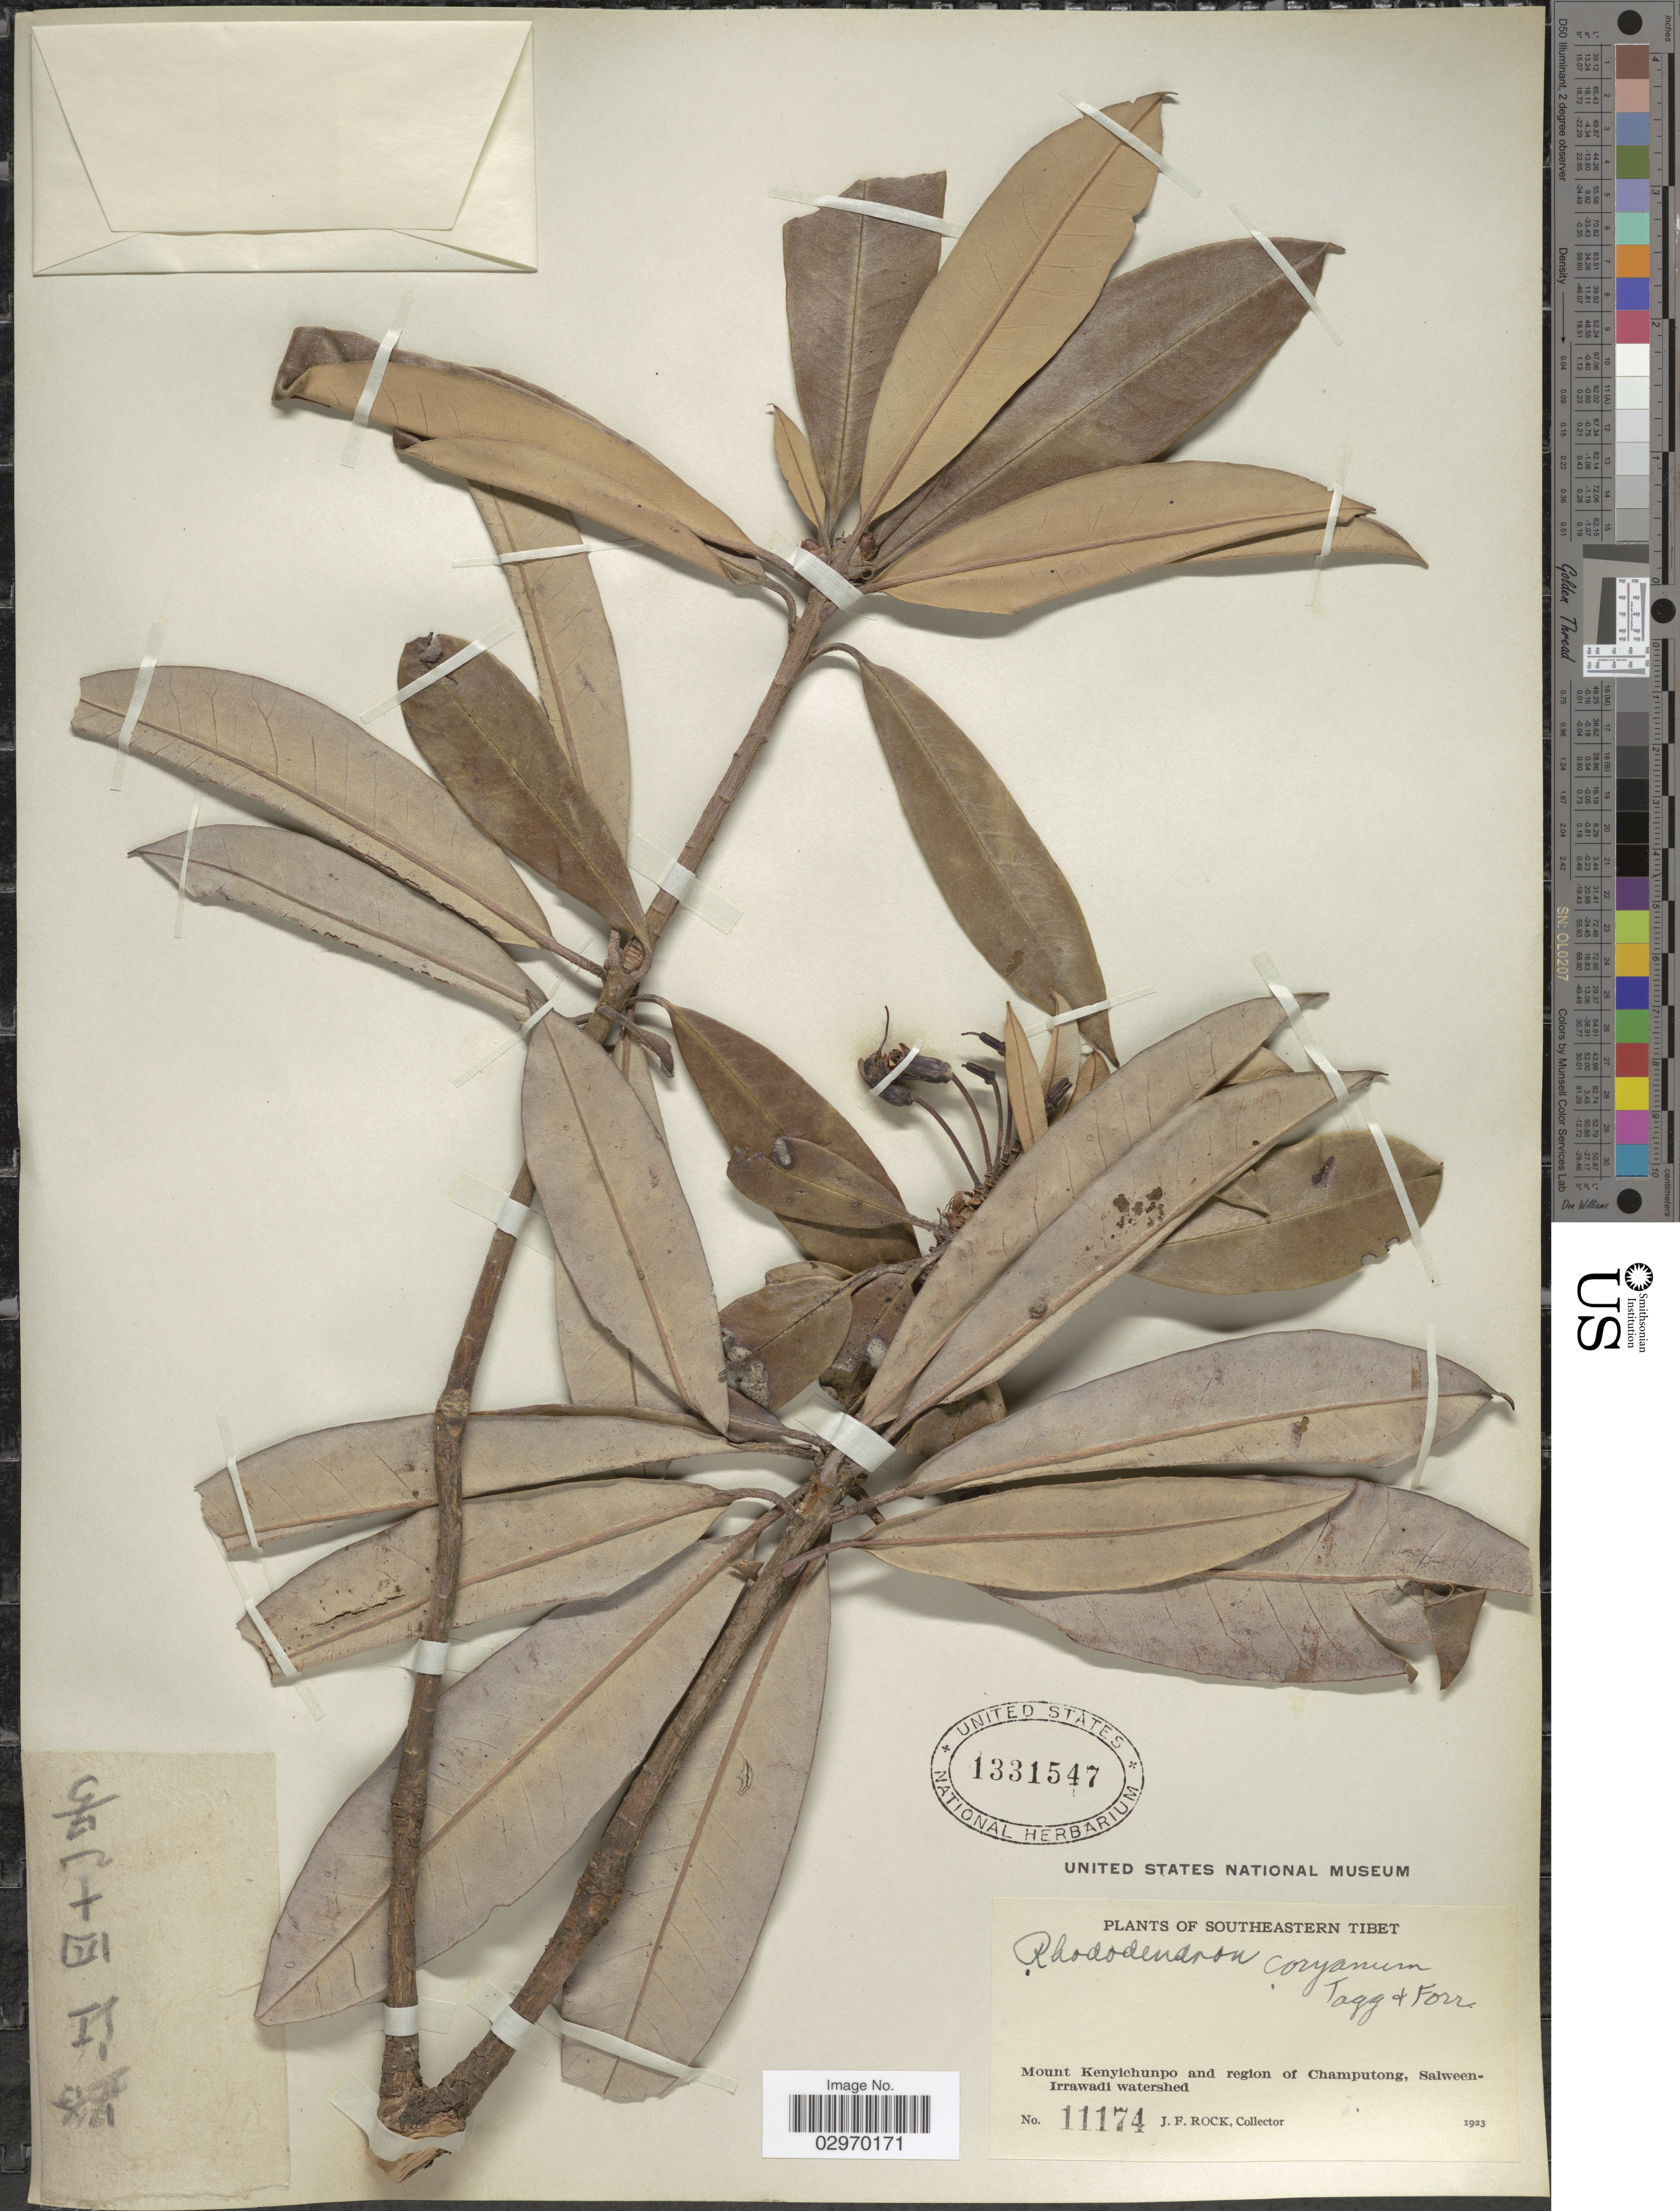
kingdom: Plantae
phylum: Tracheophyta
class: Magnoliopsida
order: Ericales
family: Ericaceae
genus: Rhododendron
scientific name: Rhododendron coryanum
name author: Tagg & Forrest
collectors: J. Rock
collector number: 11174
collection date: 1923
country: China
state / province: Xizang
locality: Southeastern Tibet. Mount Kenyichunpo and region of Champutong, Salween-Irrawadi watershed.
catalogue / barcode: US 1331547